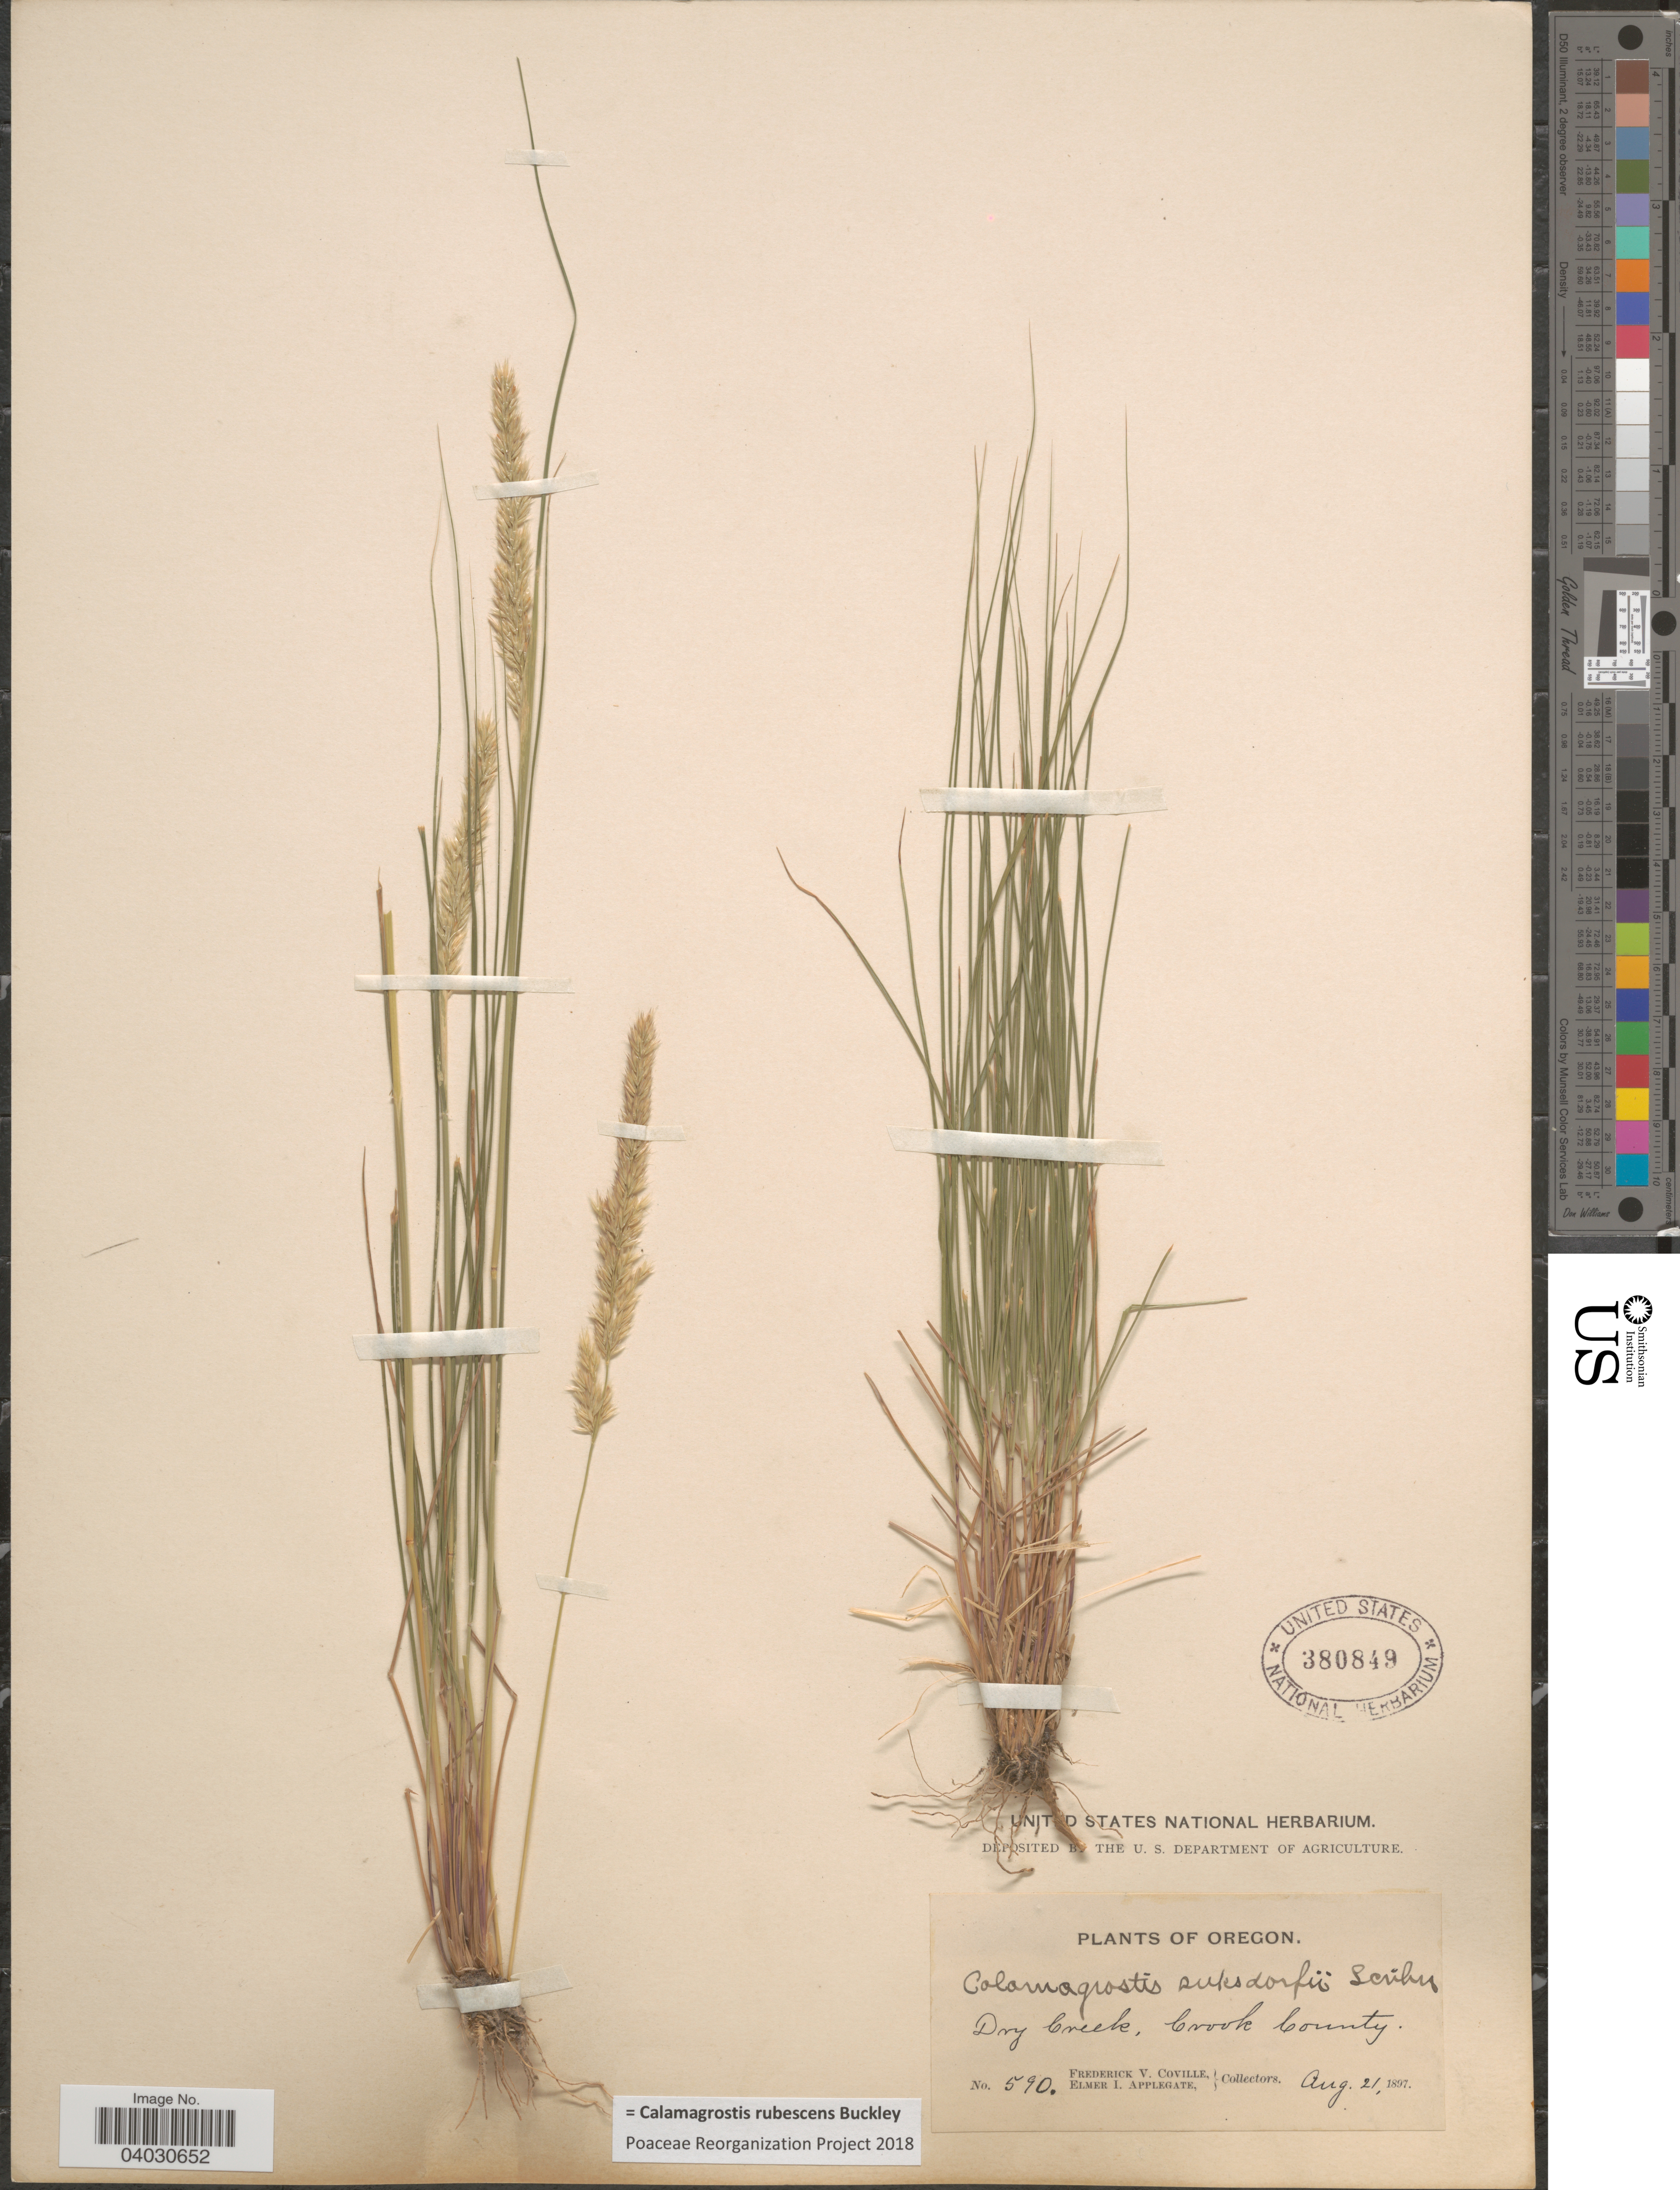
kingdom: Plantae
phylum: Tracheophyta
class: Liliopsida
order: Poales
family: Poaceae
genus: Calamagrostis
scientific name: Calamagrostis rubescens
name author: Buckley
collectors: F. V. Coville & E. I. Applegate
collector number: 590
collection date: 1897-08-21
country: United States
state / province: Oregon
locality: Dry Creek, Crook County.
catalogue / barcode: US 380849